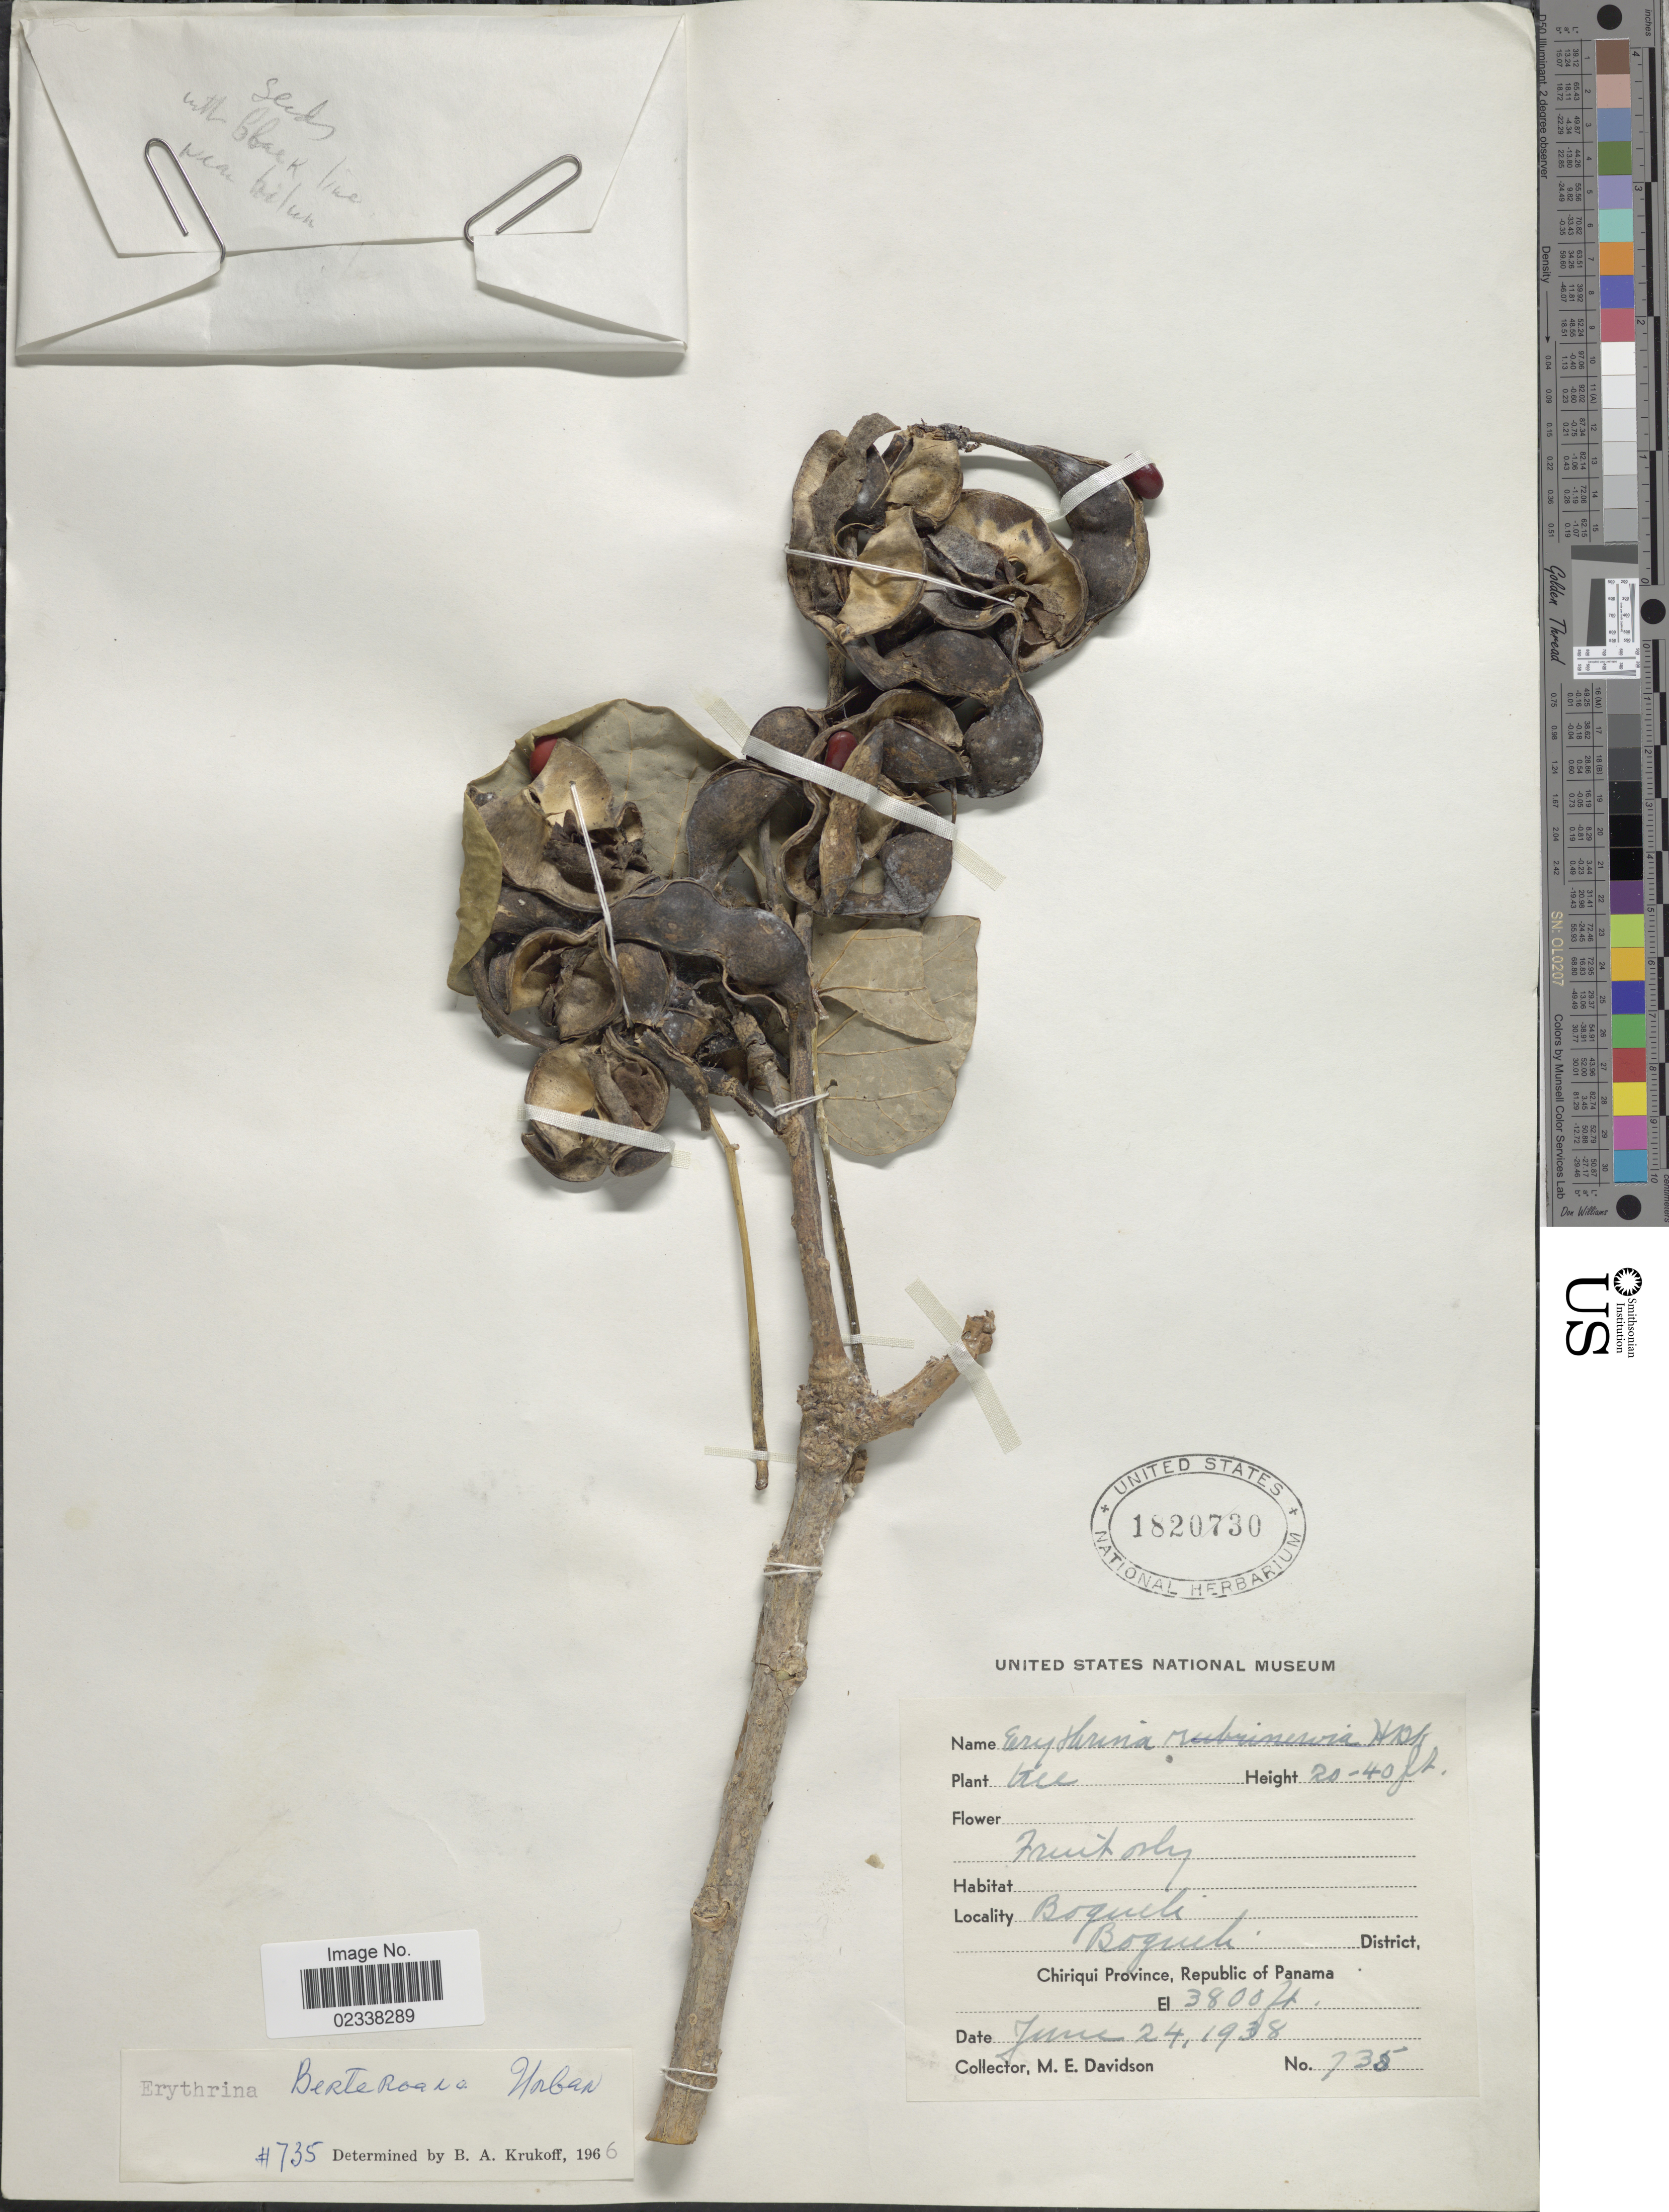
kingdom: Plantae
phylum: Tracheophyta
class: Magnoliopsida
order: Fabales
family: Fabaceae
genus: Erythrina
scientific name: Erythrina berteroana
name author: Urb.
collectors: M. E. Davidson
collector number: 735*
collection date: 1938-06-24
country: Panama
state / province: Chiriqui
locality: Bogueh District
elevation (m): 1158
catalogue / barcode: US 1820730